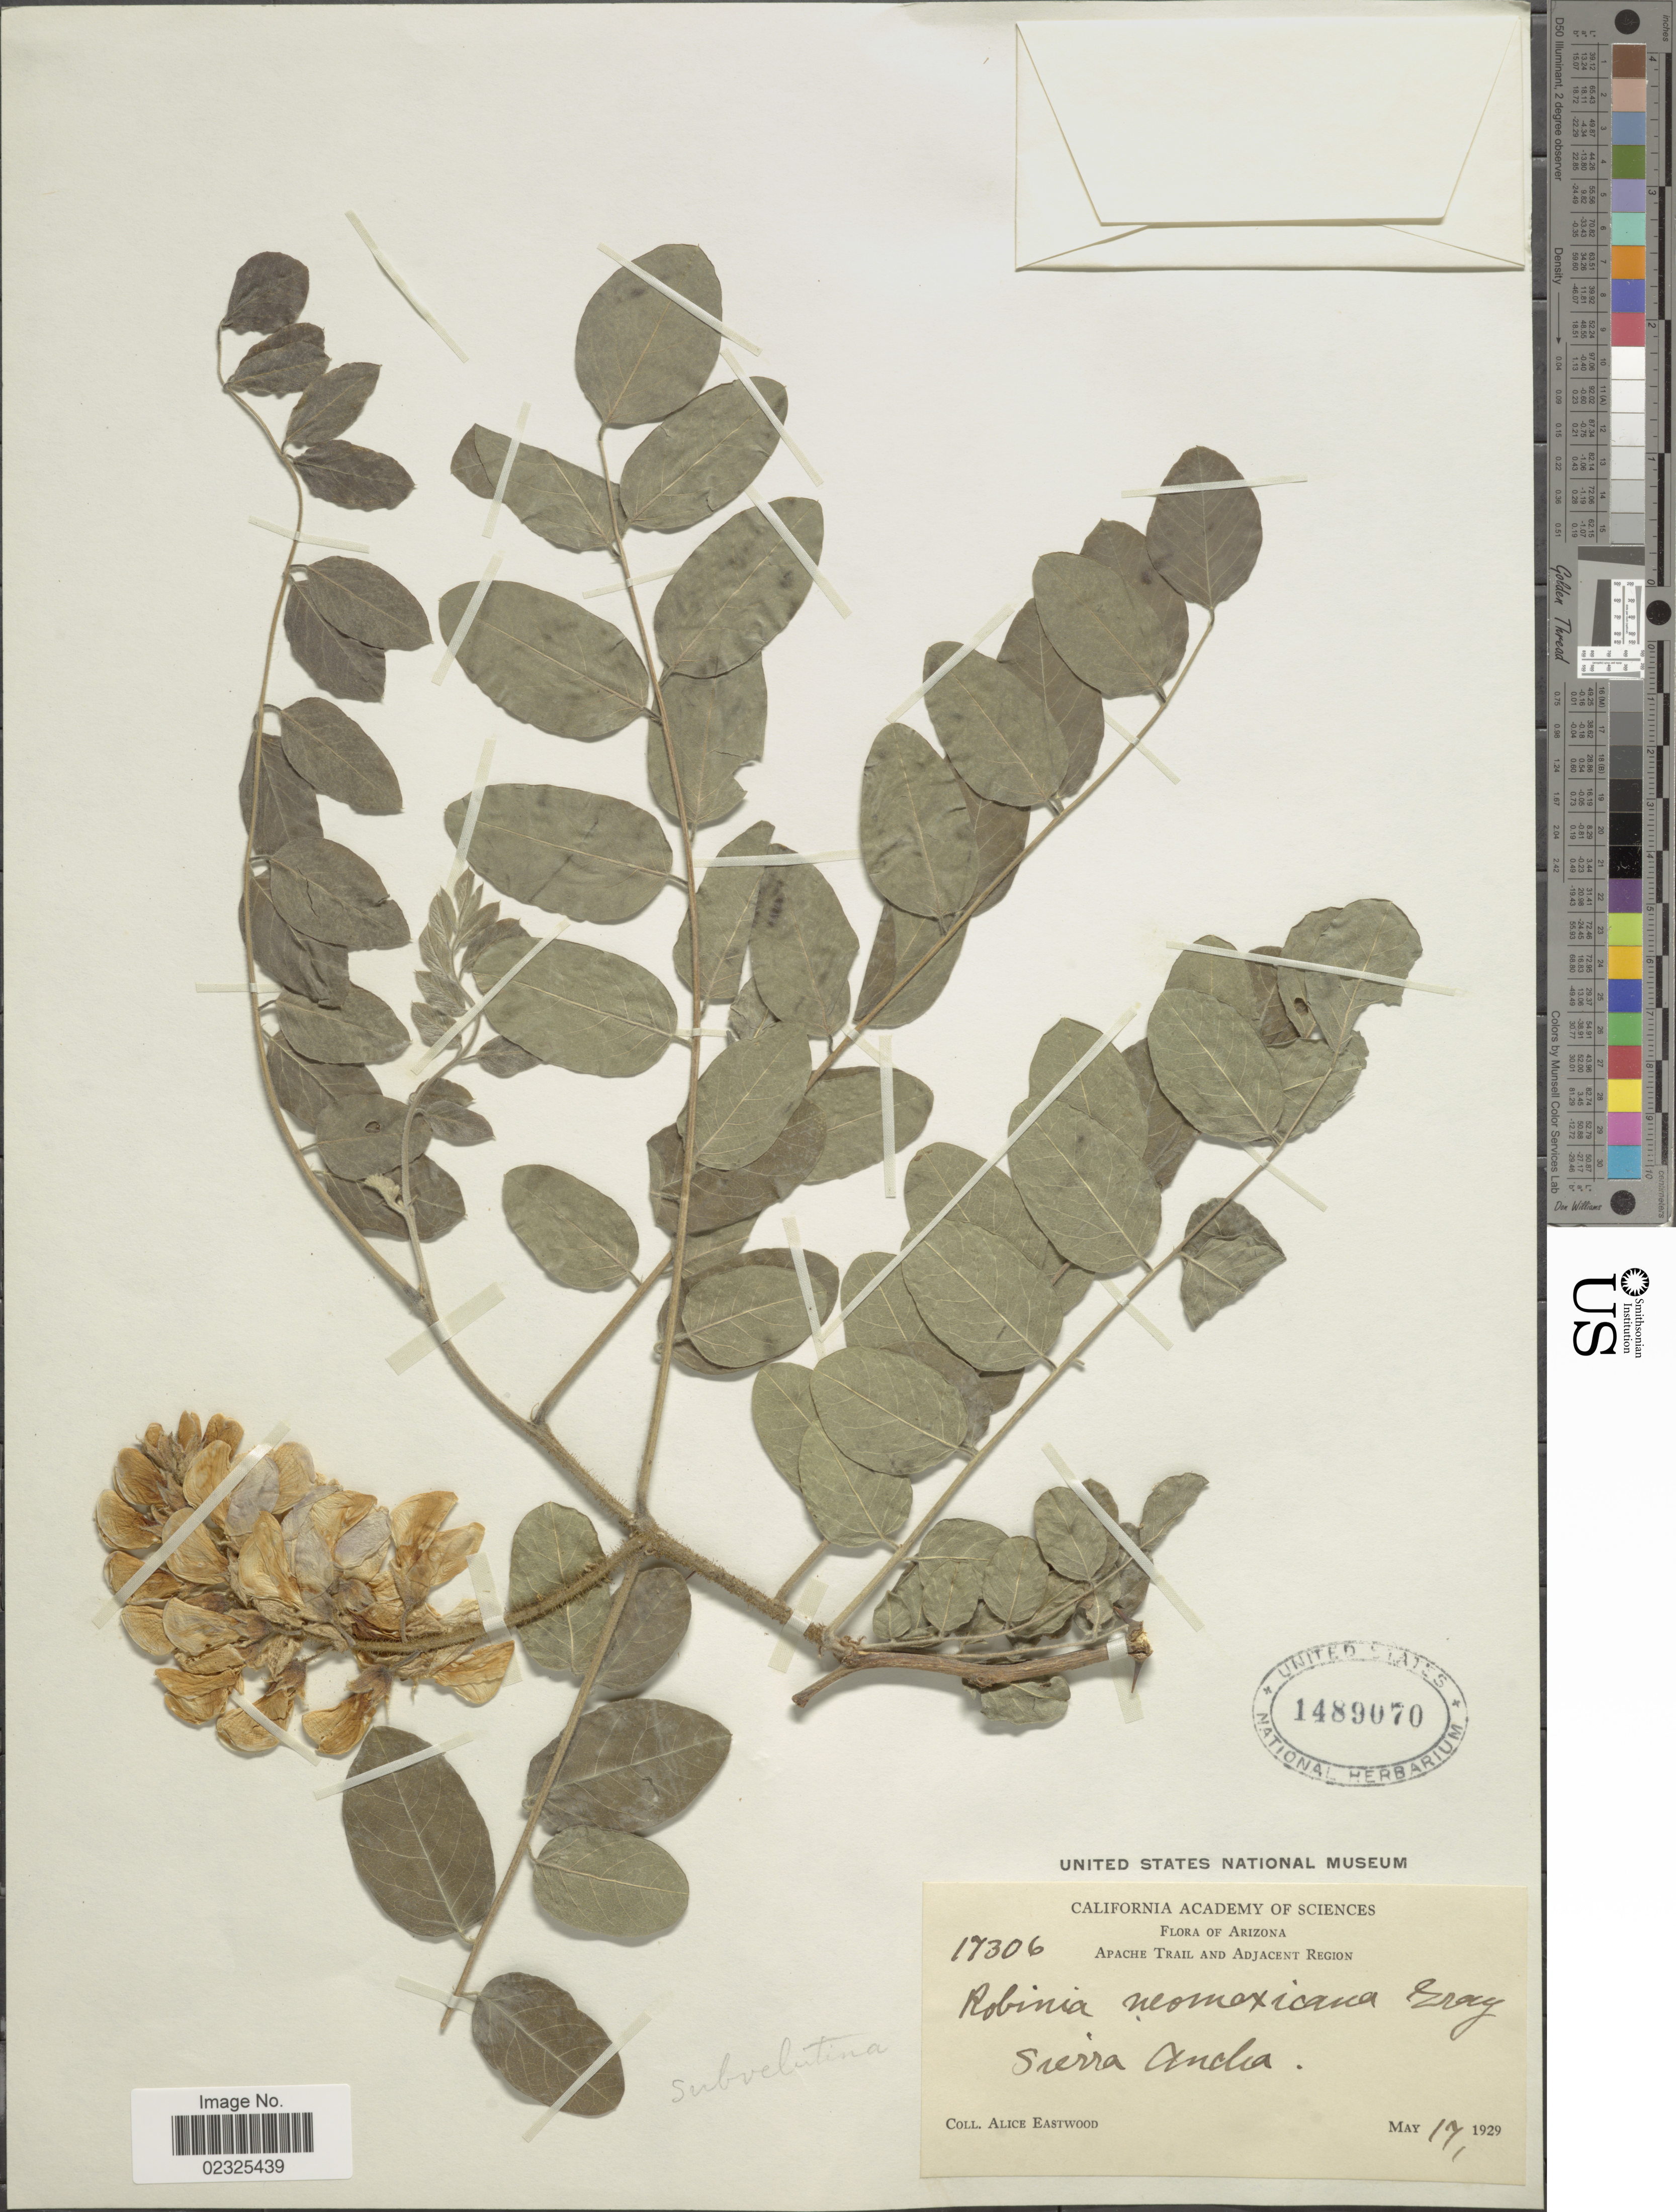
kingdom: Plantae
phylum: Tracheophyta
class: Magnoliopsida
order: Fabales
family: Fabaceae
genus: Robinia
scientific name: Robinia subvelutina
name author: Rydb.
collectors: A. Eastwood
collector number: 17306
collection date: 1929-05-17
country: United States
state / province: Arizona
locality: Apache Trail and Adjacent Region, Sierra Ancha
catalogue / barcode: US 1489070